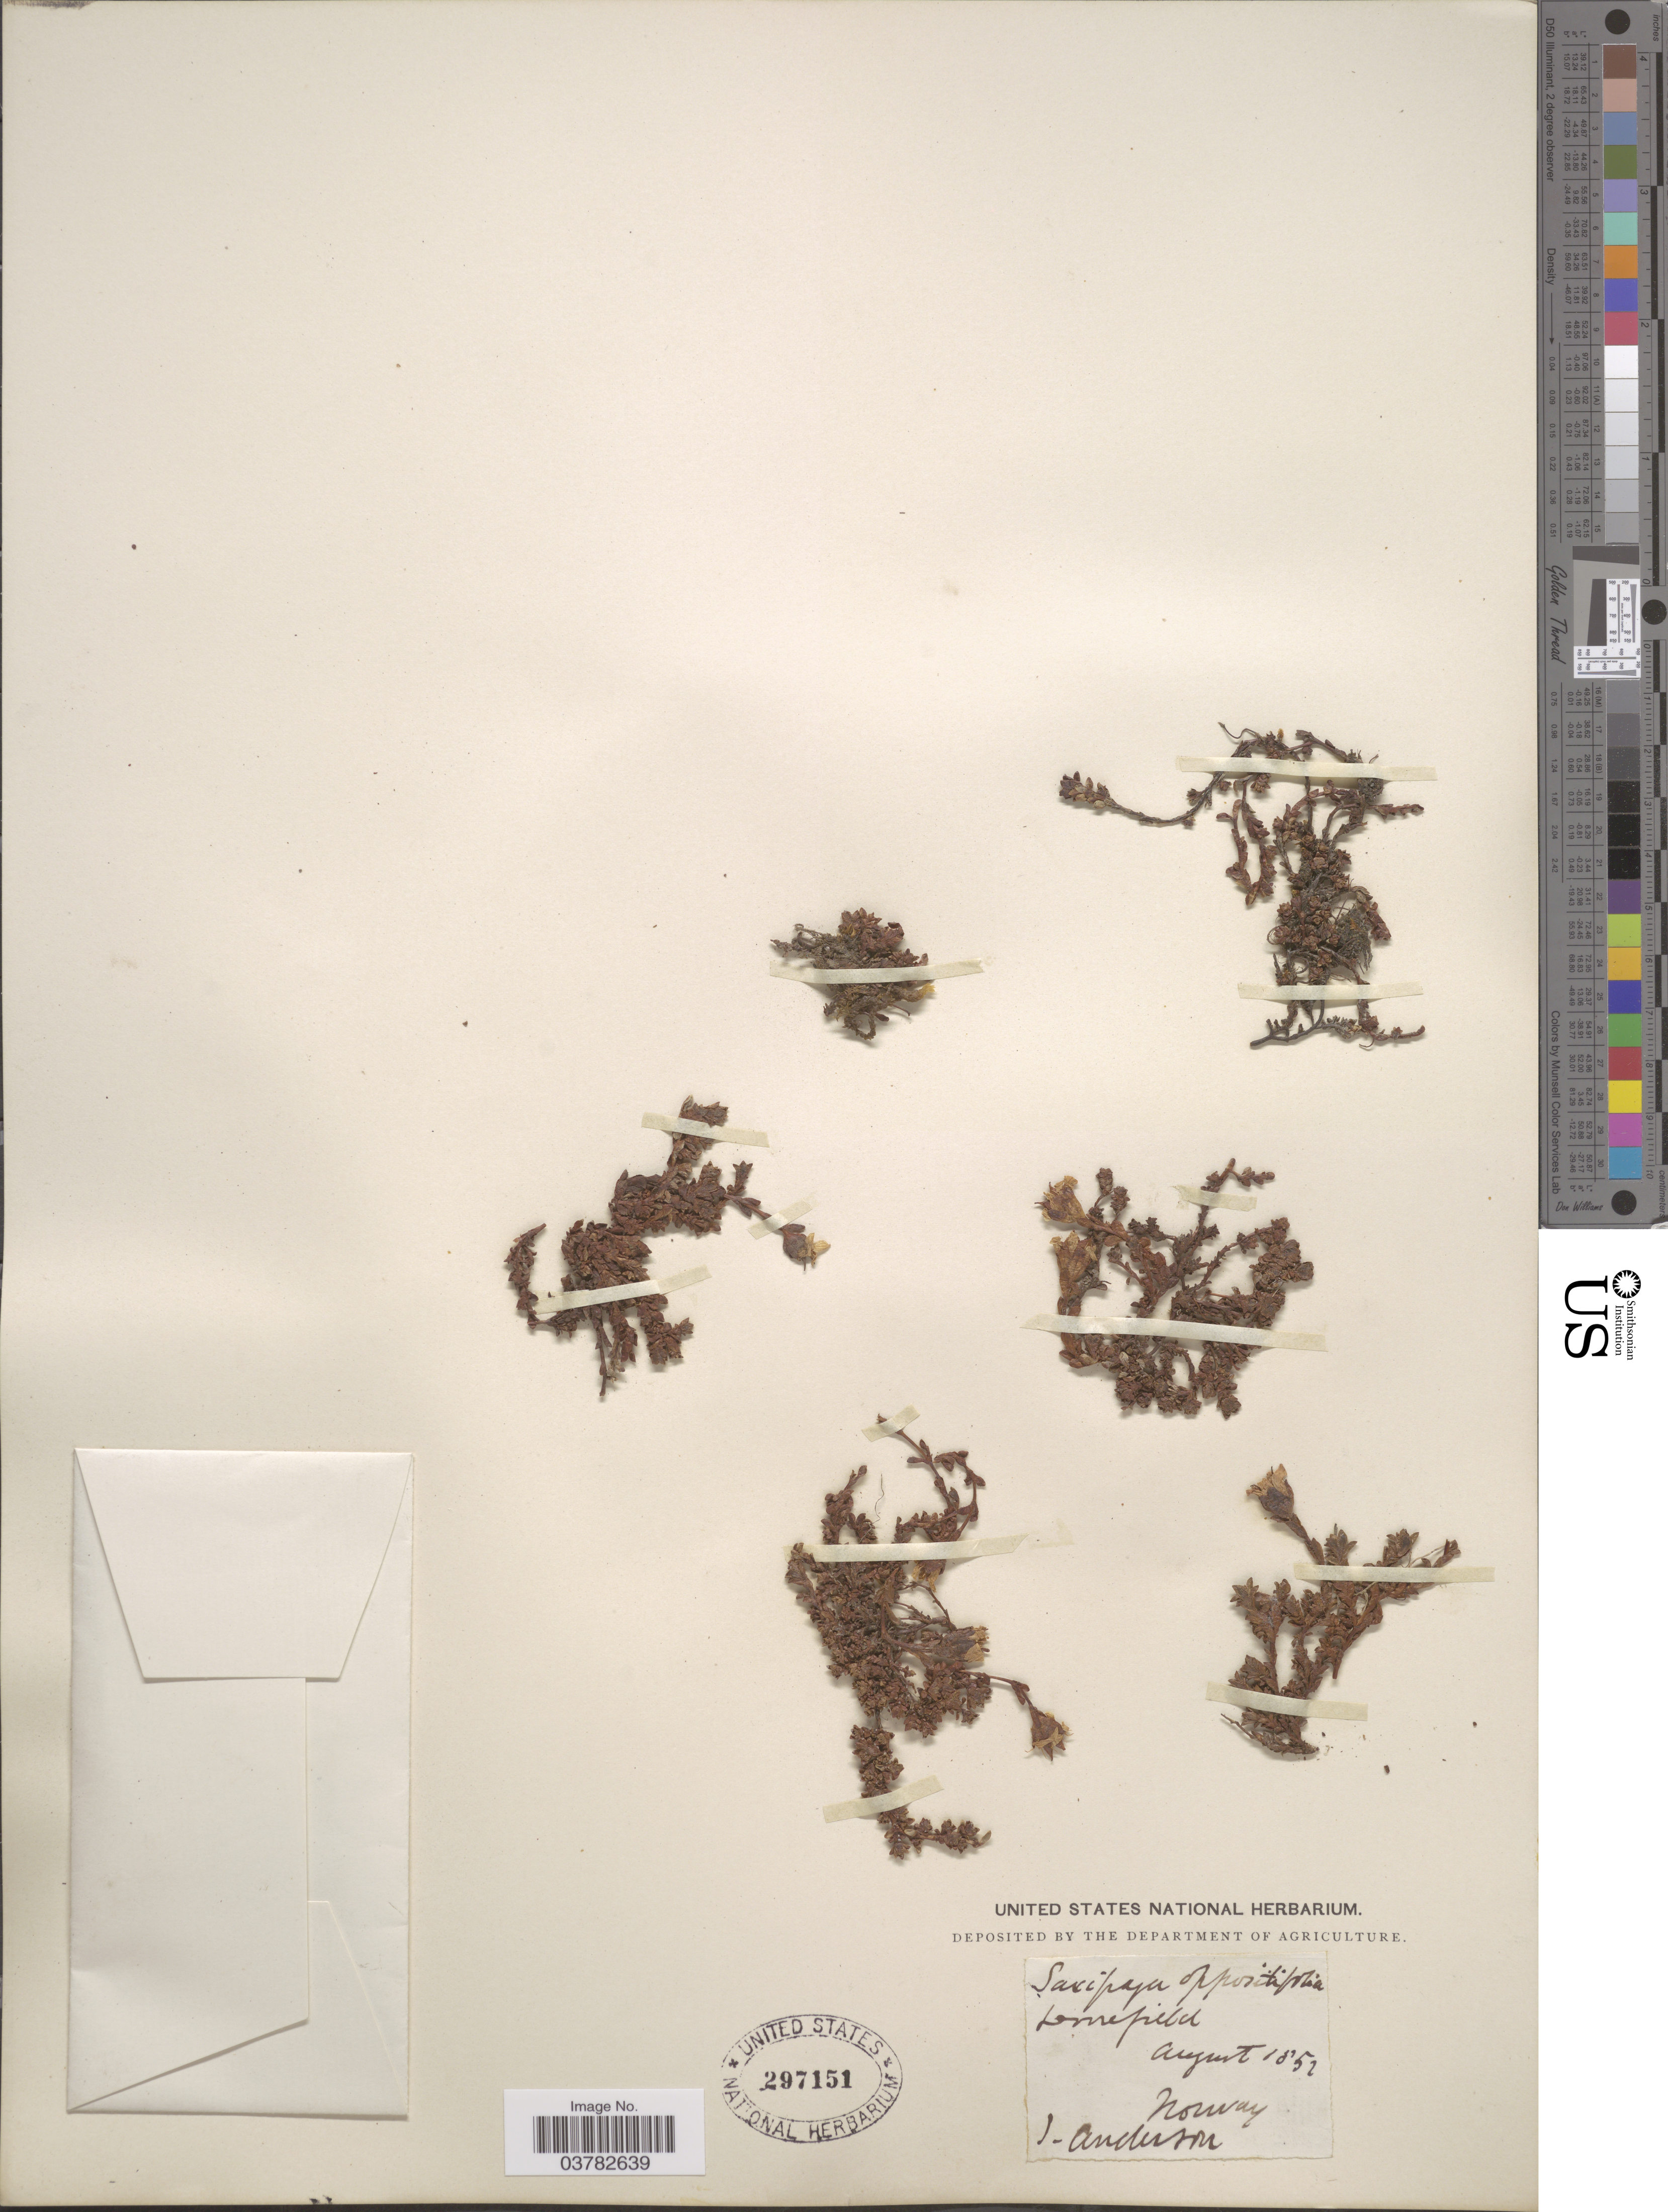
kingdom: Plantae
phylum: Tracheophyta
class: Magnoliopsida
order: Saxifragales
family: Saxifragaceae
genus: Saxifraga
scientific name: Saxifraga oppositifolia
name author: L.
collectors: J. Anderson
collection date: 1852-08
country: Norway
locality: Dorrefield.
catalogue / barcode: US 297151